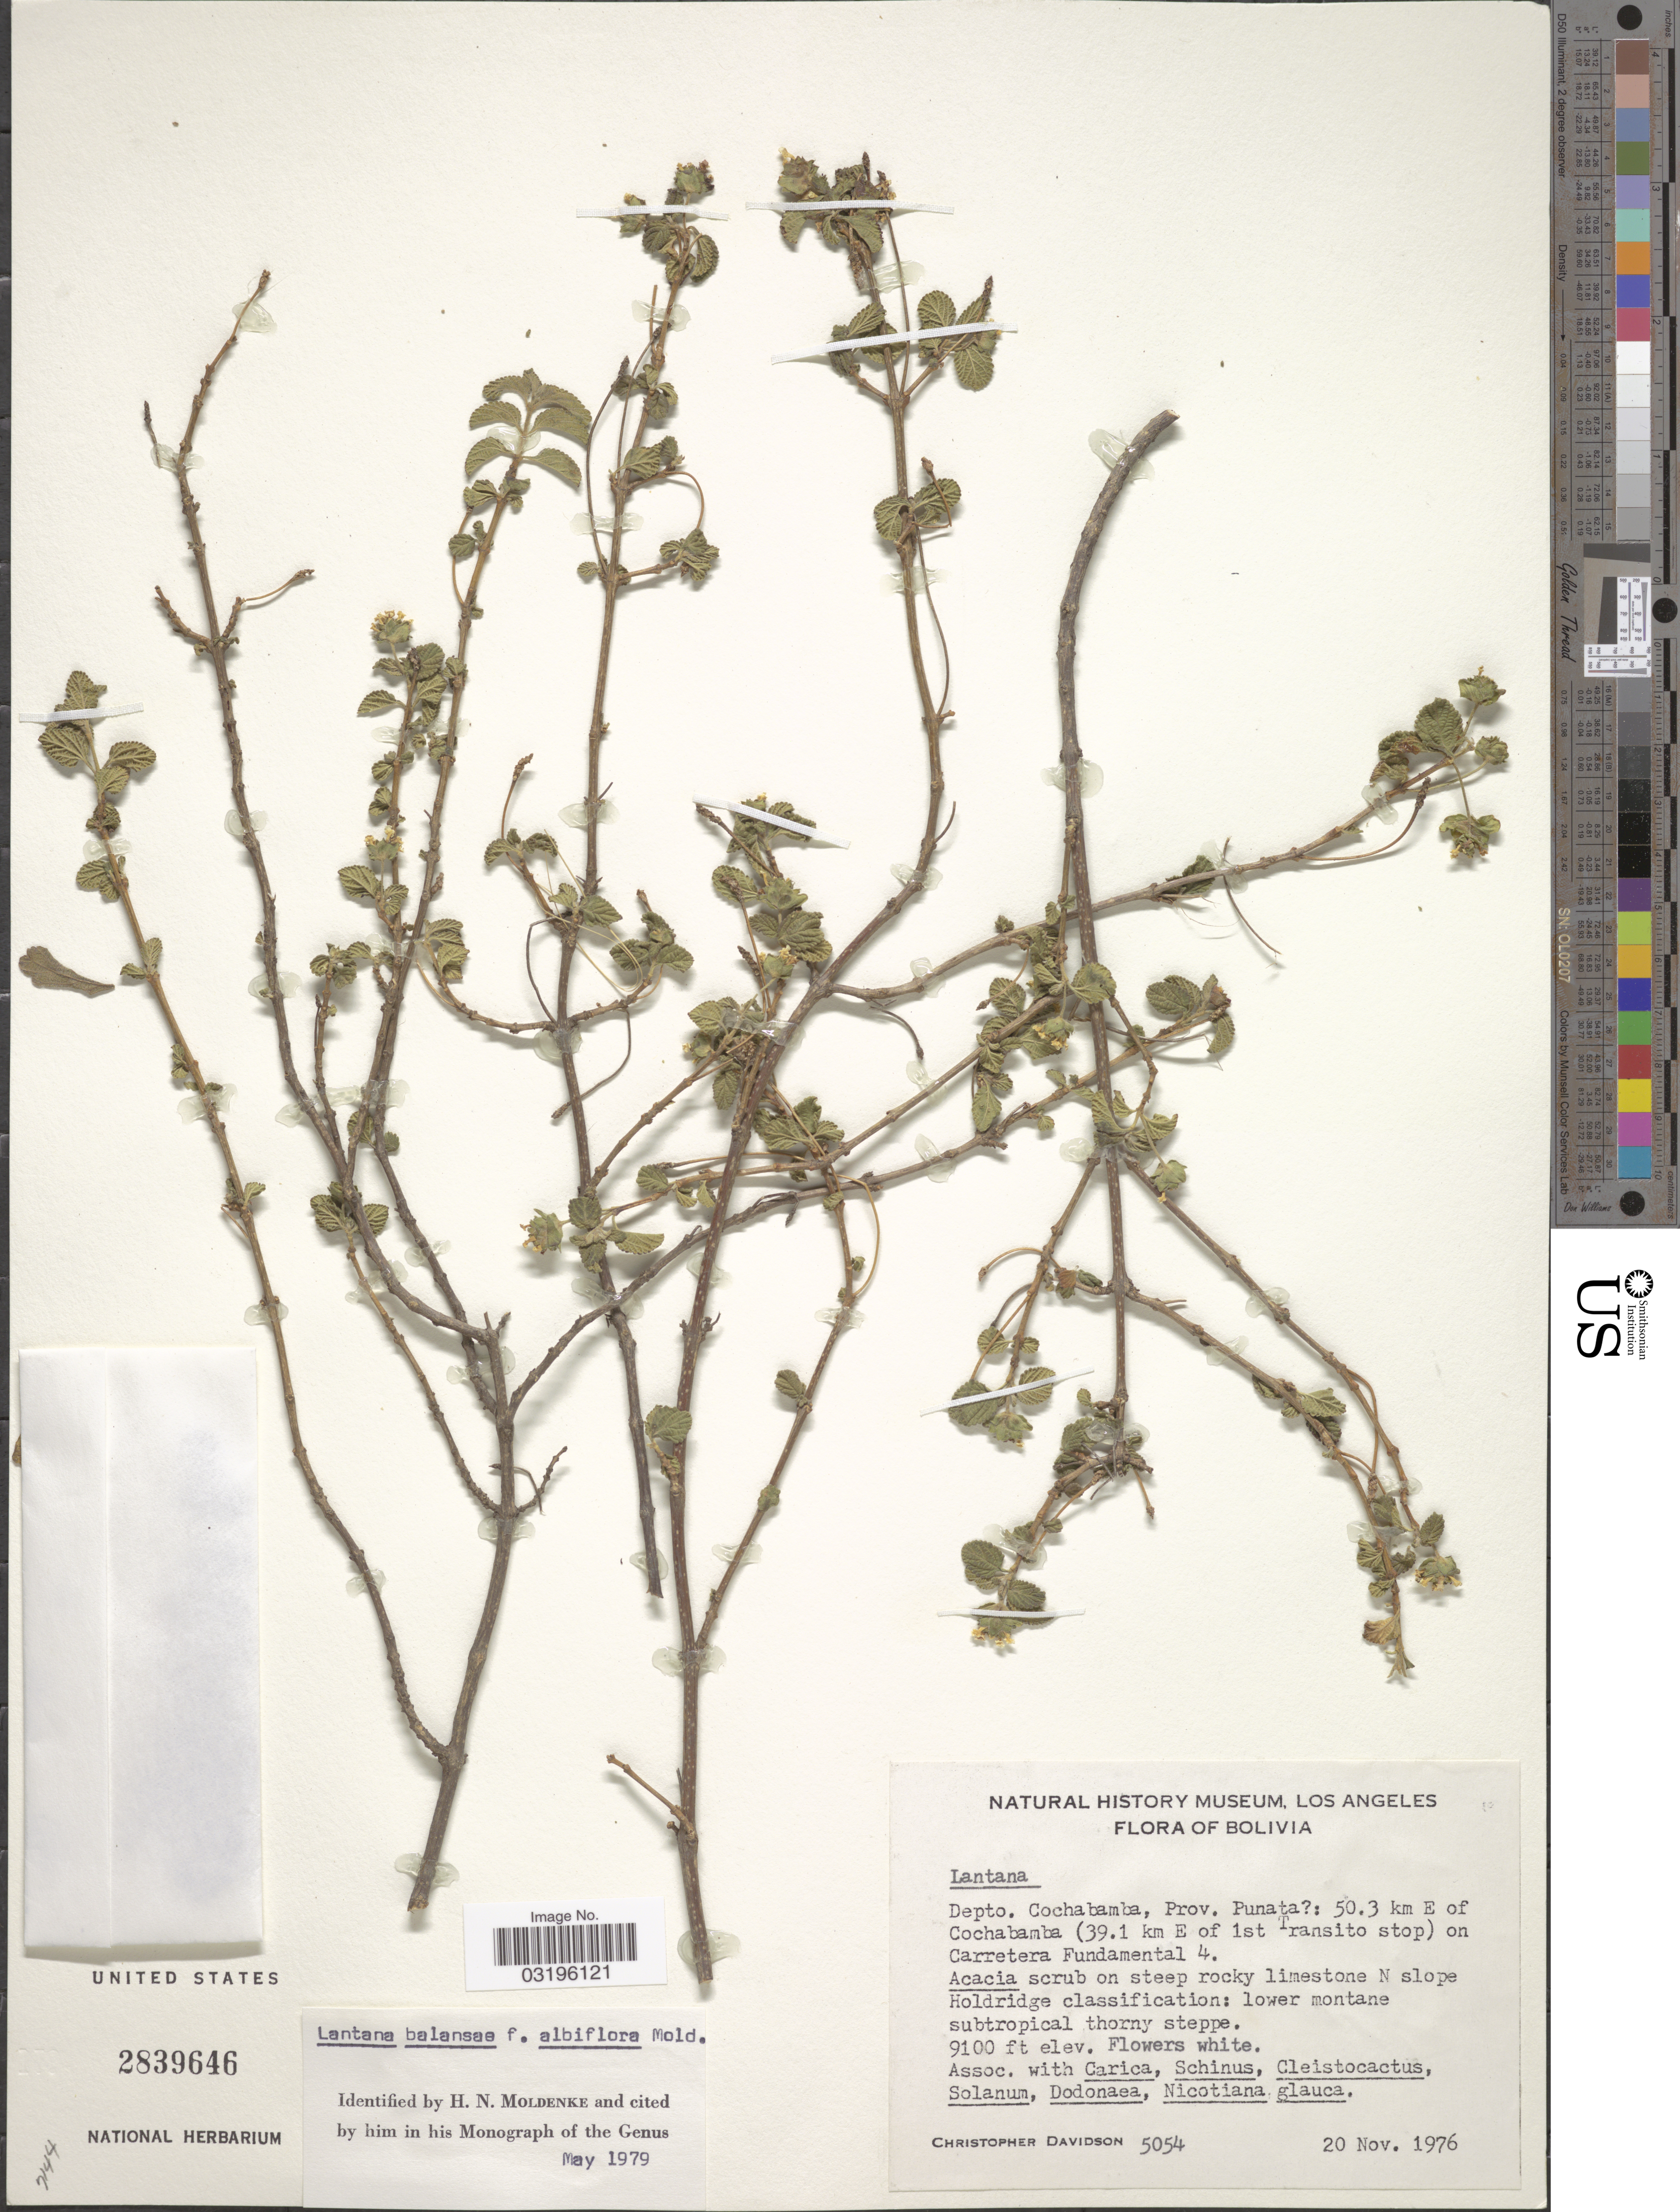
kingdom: Plantae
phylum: Tracheophyta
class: Magnoliopsida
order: Lamiales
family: Verbenaceae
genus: Lantana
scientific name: Lantana balansae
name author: Briq.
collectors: C. Davidson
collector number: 5054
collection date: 1976-11-20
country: Bolivia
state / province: Cochabamba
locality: Depto. Cochabamba. Prov. Punata [unsure placement]: 50.3 km E of Cochabamba (39.1 km E of 1st Transito stop) on Carretera Fundamental 4.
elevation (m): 2774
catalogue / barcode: US 2839646